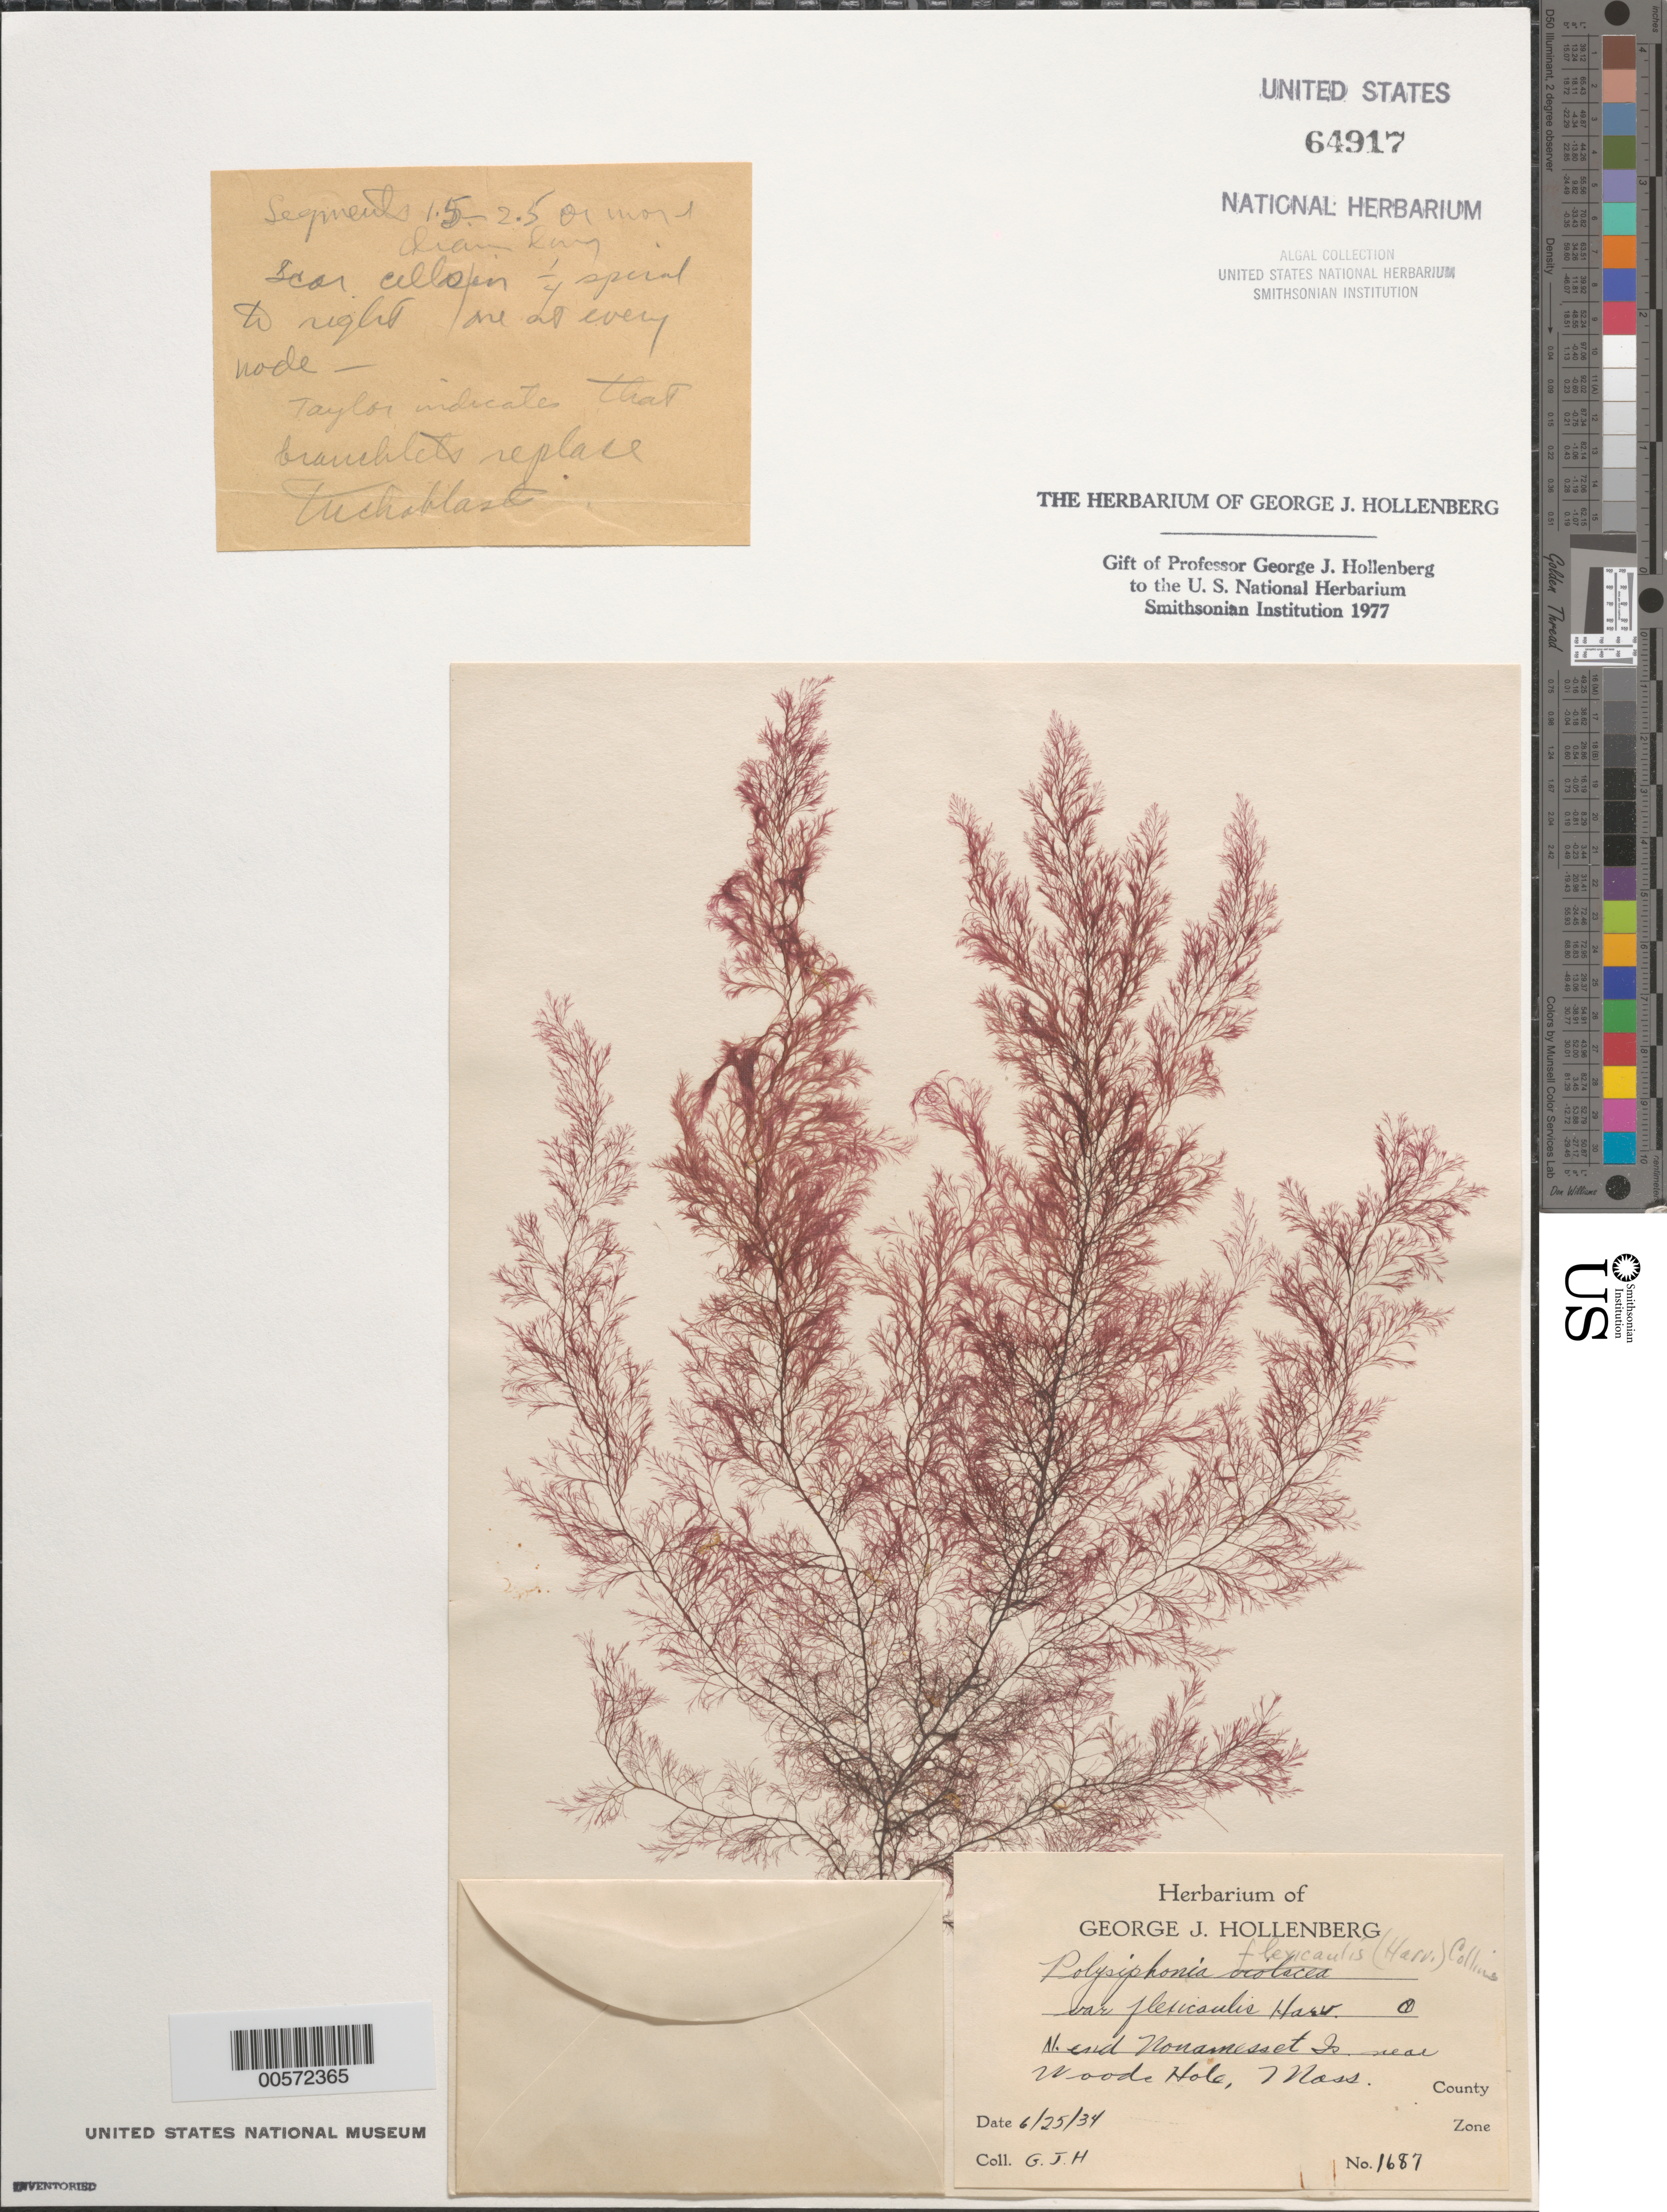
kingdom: Plantae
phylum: Rhodophyta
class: Florideophyceae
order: Ceramiales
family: Rhodomelaceae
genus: Leptosiphonia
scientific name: Leptosiphonia flexicaulis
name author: (Harv.) Savoie & G.W. Saunders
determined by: Algae name updating Project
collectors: G. Hollenberg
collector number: GJH 1687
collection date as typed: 25 Jun 1934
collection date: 1934-06-25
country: United States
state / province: Massachusetts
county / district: Dukes County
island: Nonamesset Island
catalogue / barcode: US 64917